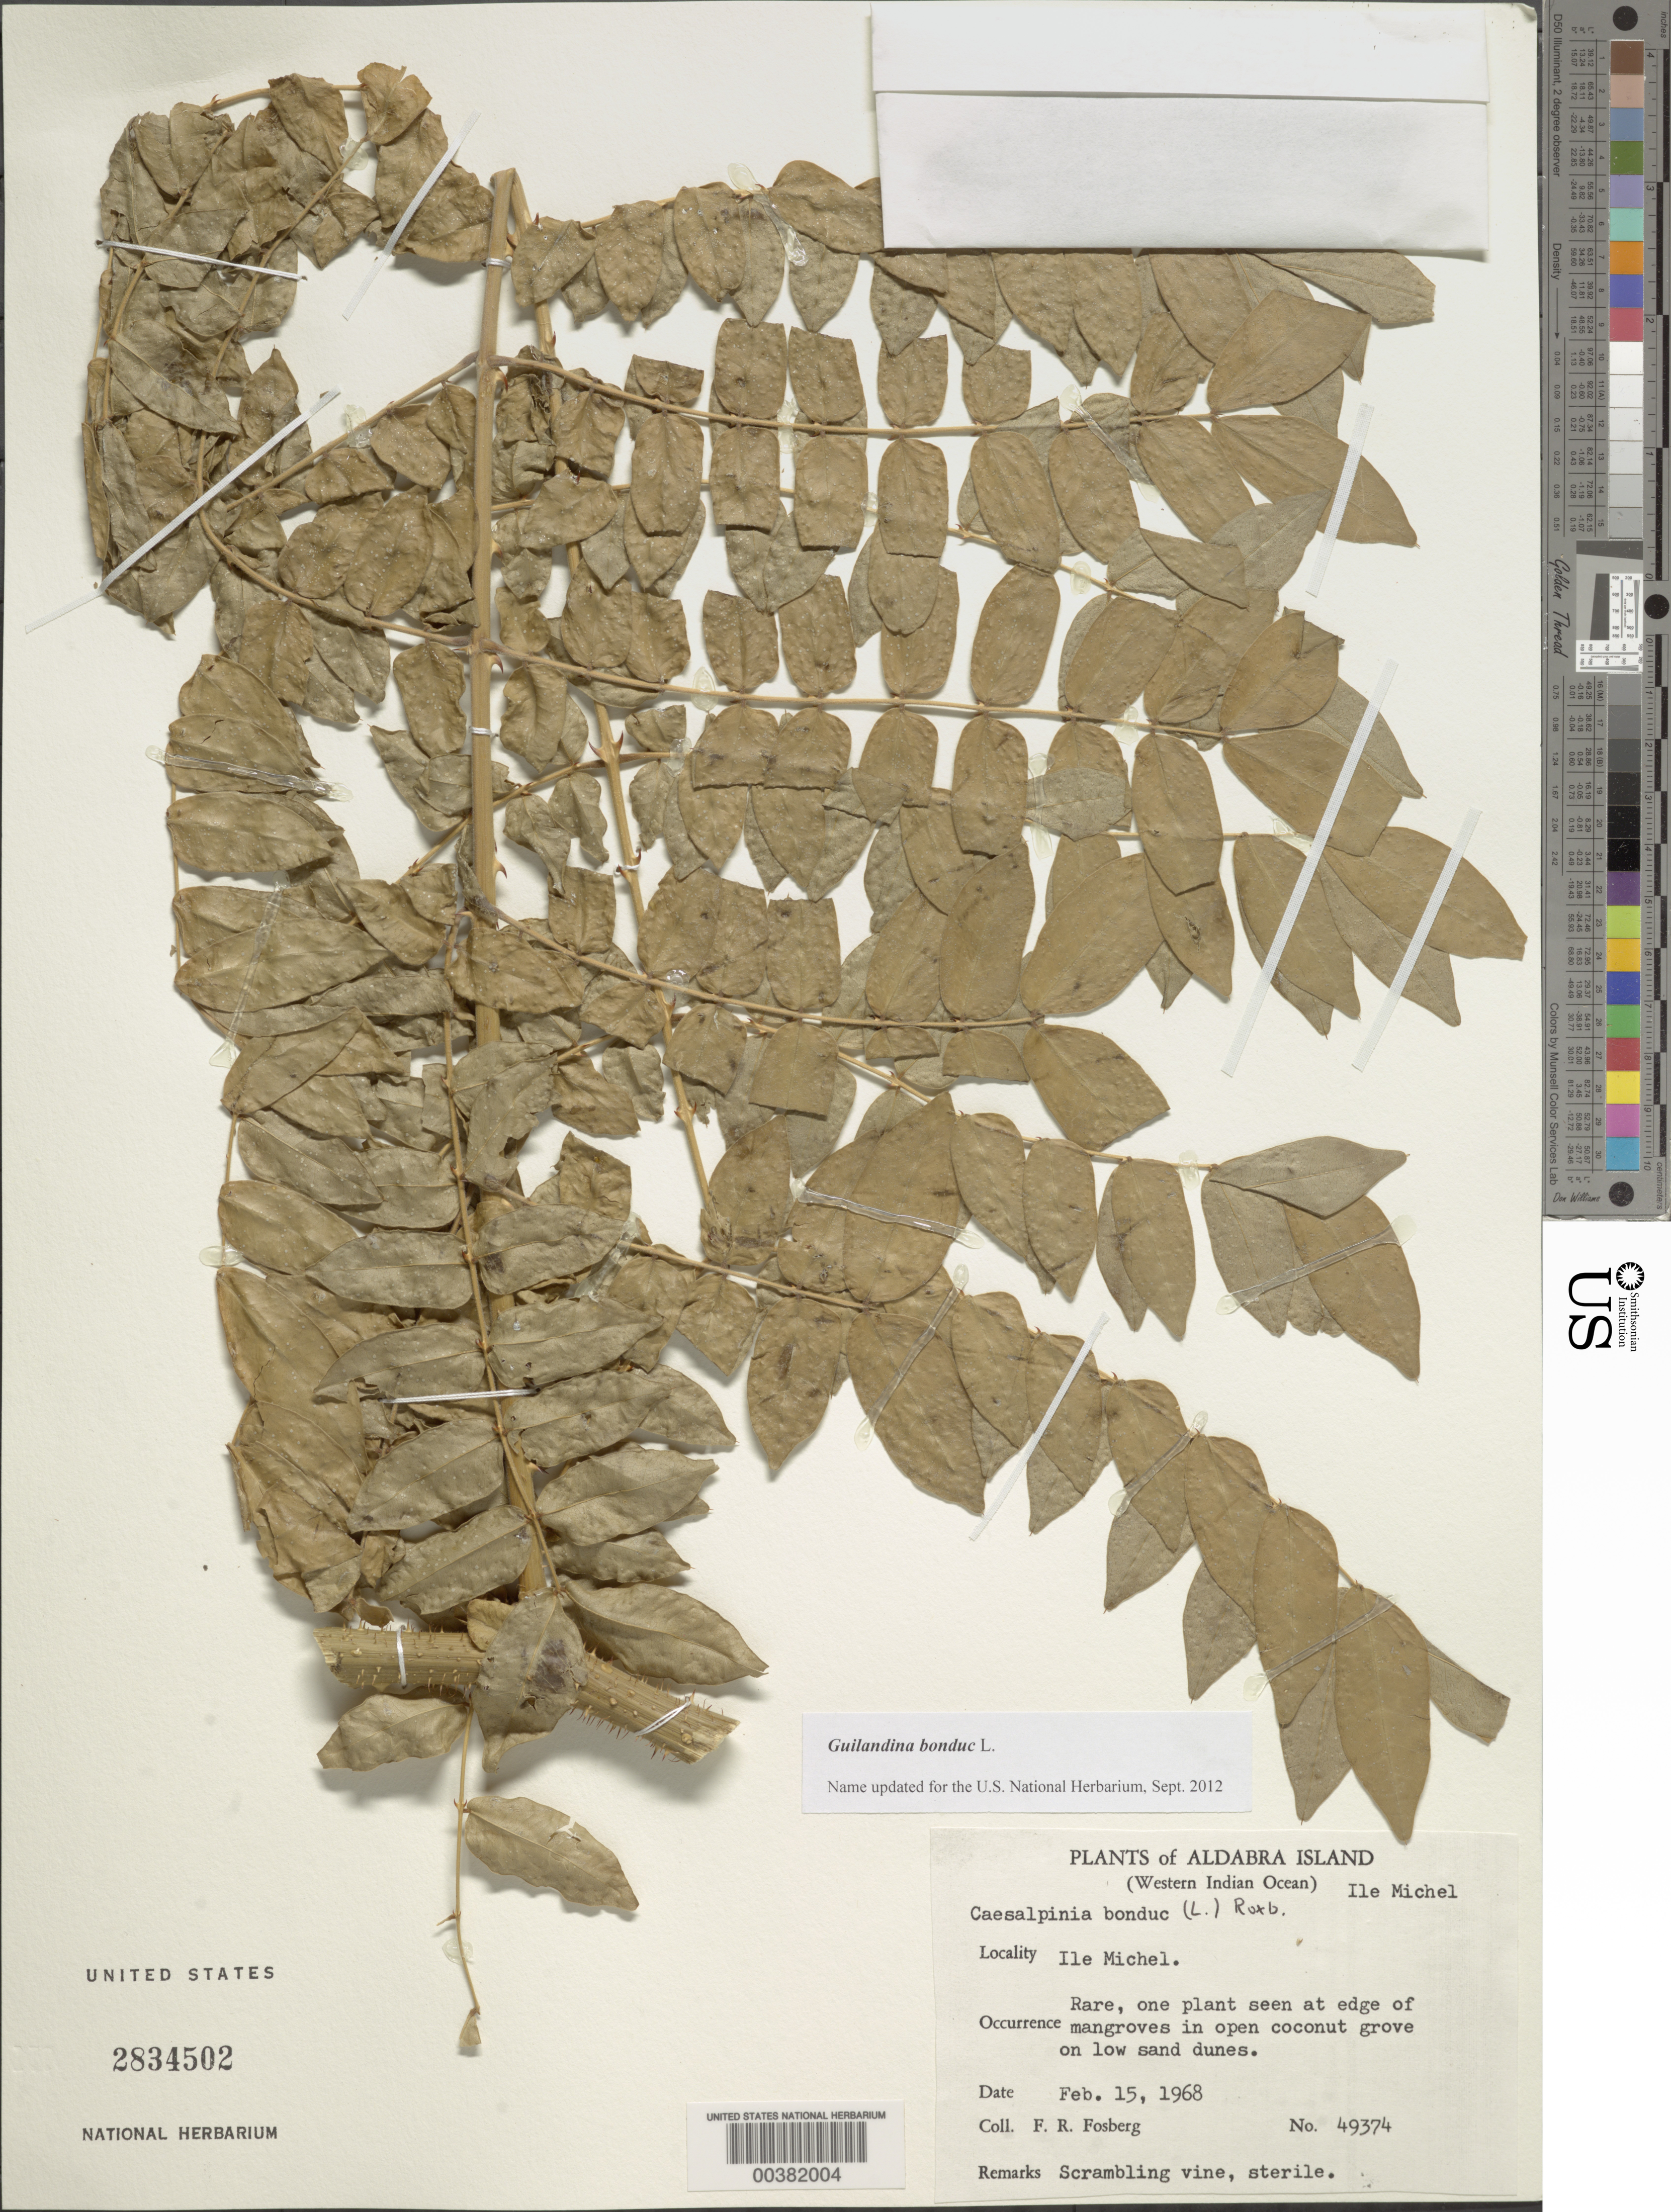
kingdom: Plantae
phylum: Tracheophyta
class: Magnoliopsida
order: Fabales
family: Fabaceae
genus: Guilandina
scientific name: Guilandina bonduc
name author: L.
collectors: F. R. Fosberg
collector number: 49374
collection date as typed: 15 Feb 1968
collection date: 1968-02-15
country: Seychelles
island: Aldabra Atoll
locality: Isle Michel. [Michel I. = Coconut Islet]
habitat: At edge of mangroves in open coconut grove on low sand dunes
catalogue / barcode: US 2834502